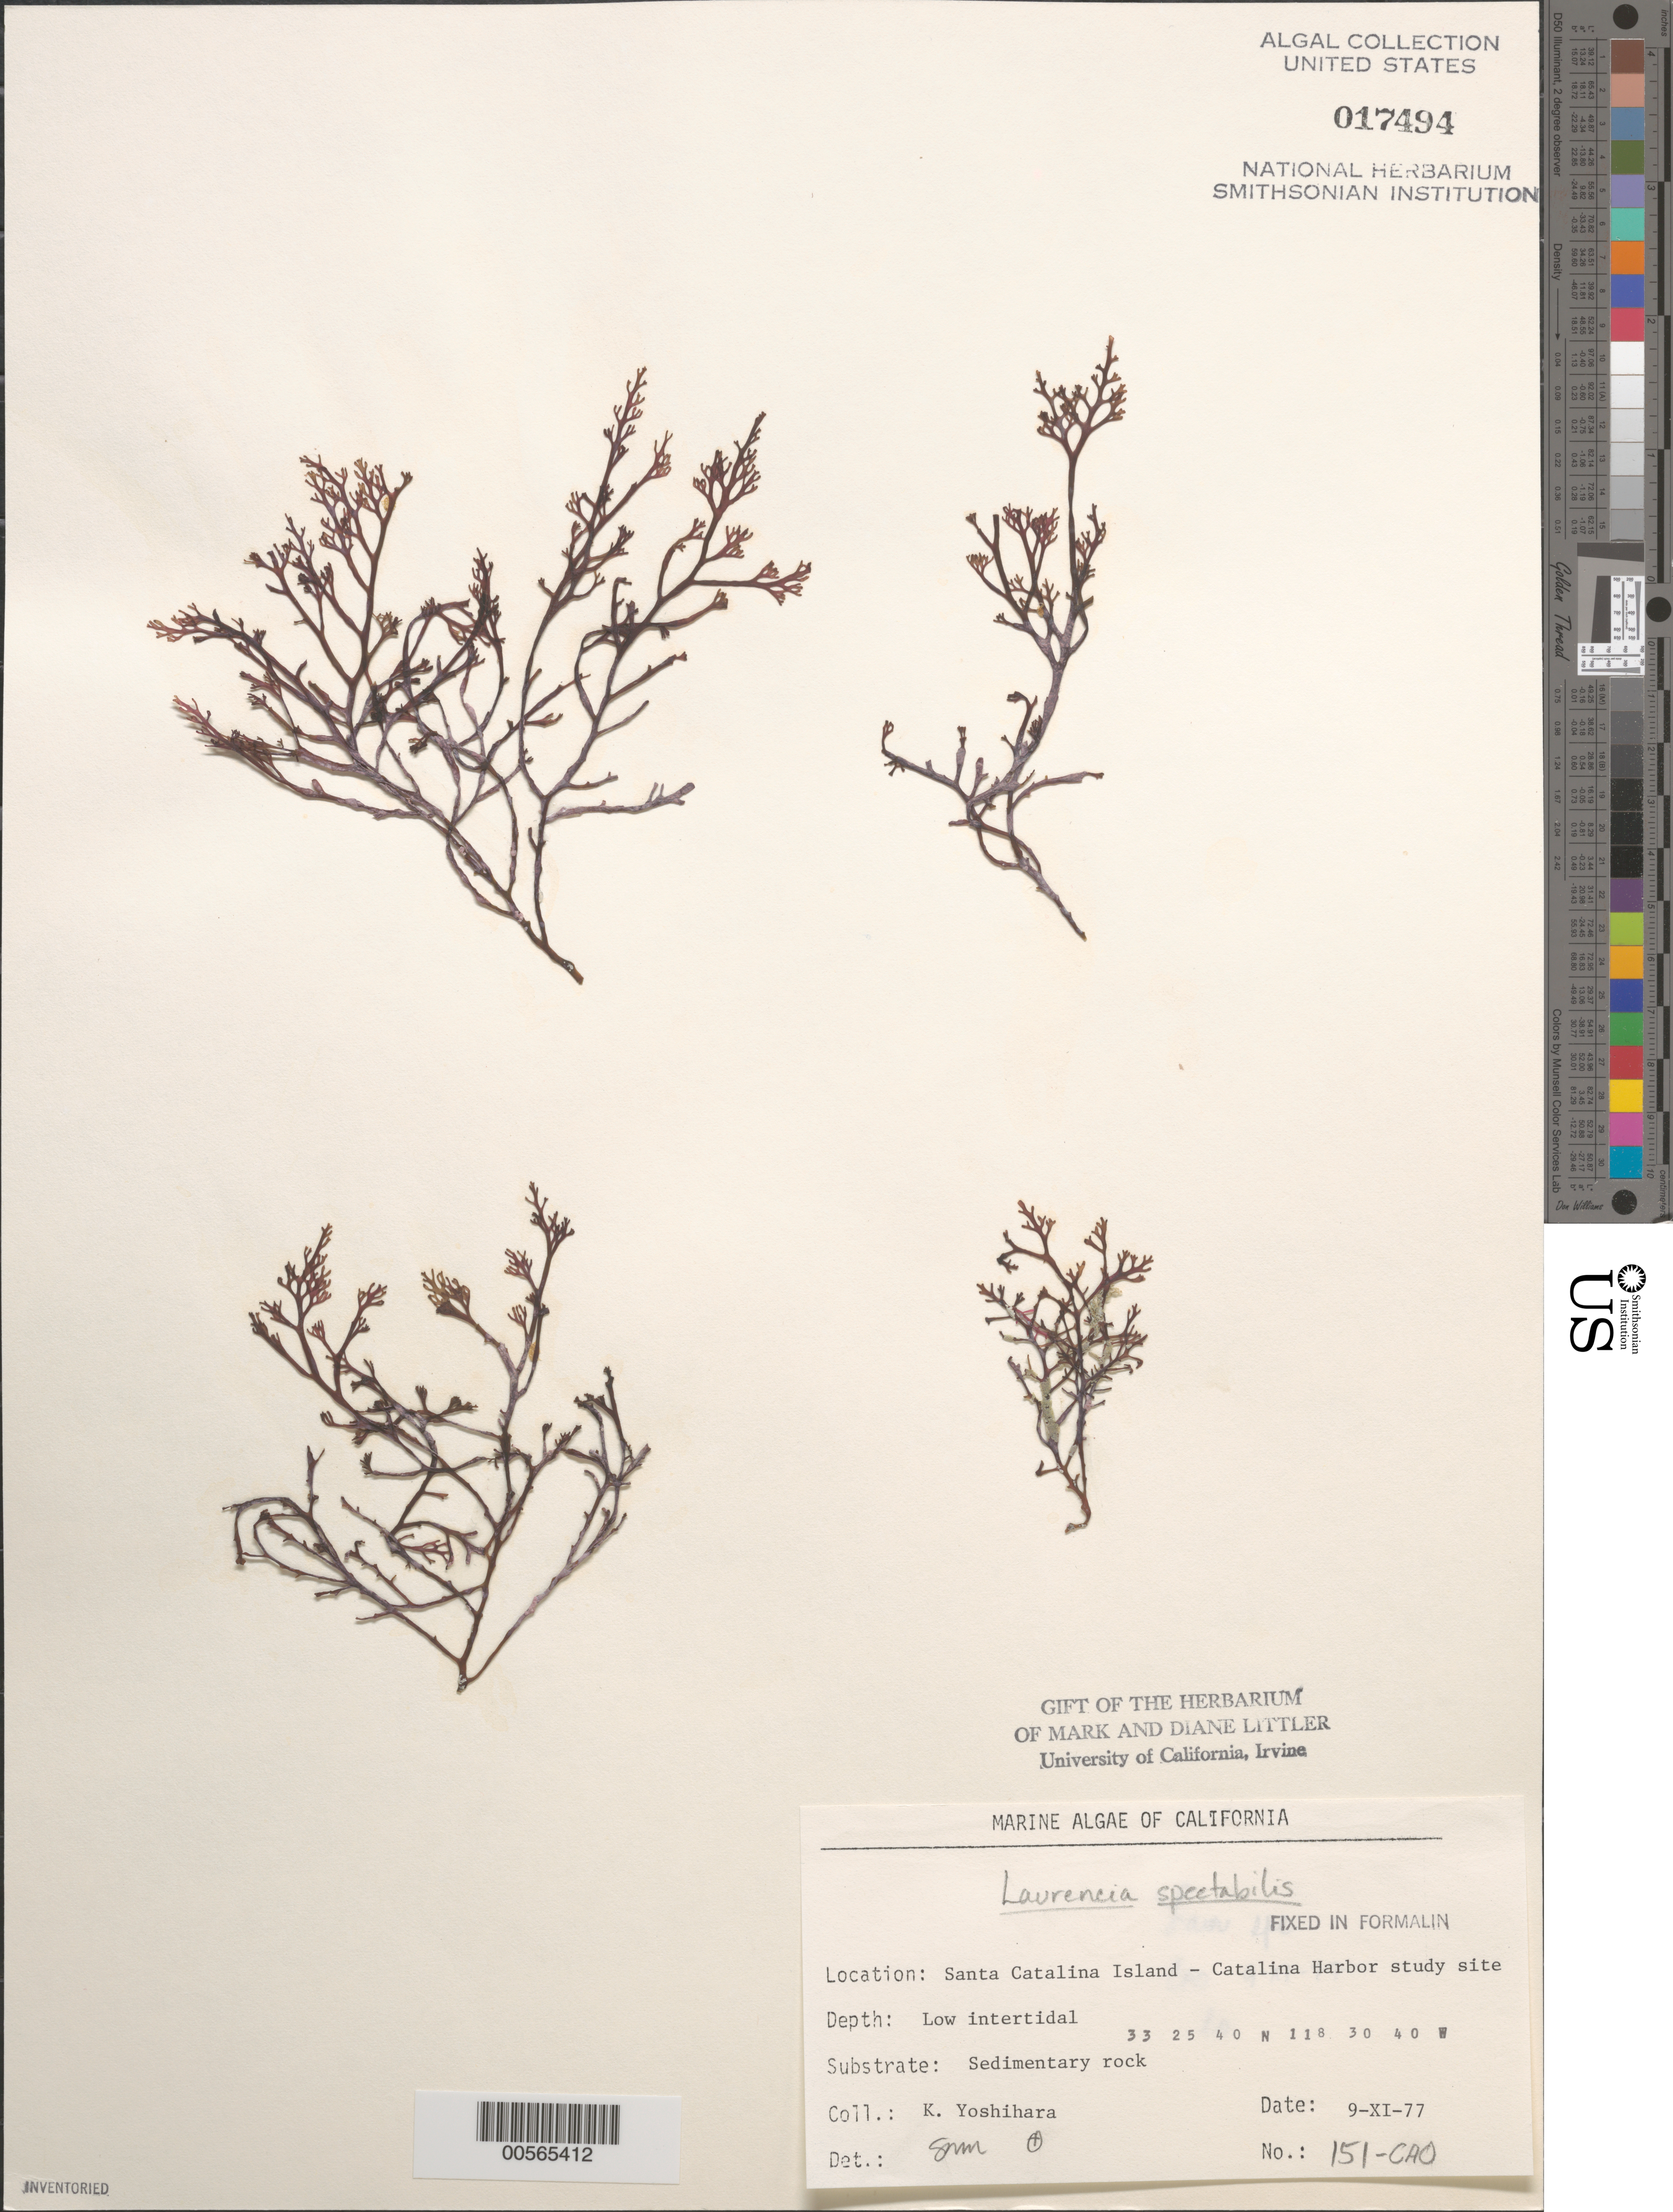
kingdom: Plantae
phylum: Rhodophyta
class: Florideophyceae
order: Ceramiales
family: Rhodomelaceae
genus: Osmundea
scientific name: Osmundea spectabilis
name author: (Postels & Rupr.) K.W. Nam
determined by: Algae name updating Project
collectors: K. Yoshihara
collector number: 151-cao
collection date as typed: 09 Nov 1977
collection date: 1977-11-09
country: United States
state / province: California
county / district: Los Angeles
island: Santa Catalina Island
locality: Catalina Harbor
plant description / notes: BLM-SOCALBIGHT Rocky Intertidal Survey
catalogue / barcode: US 17494